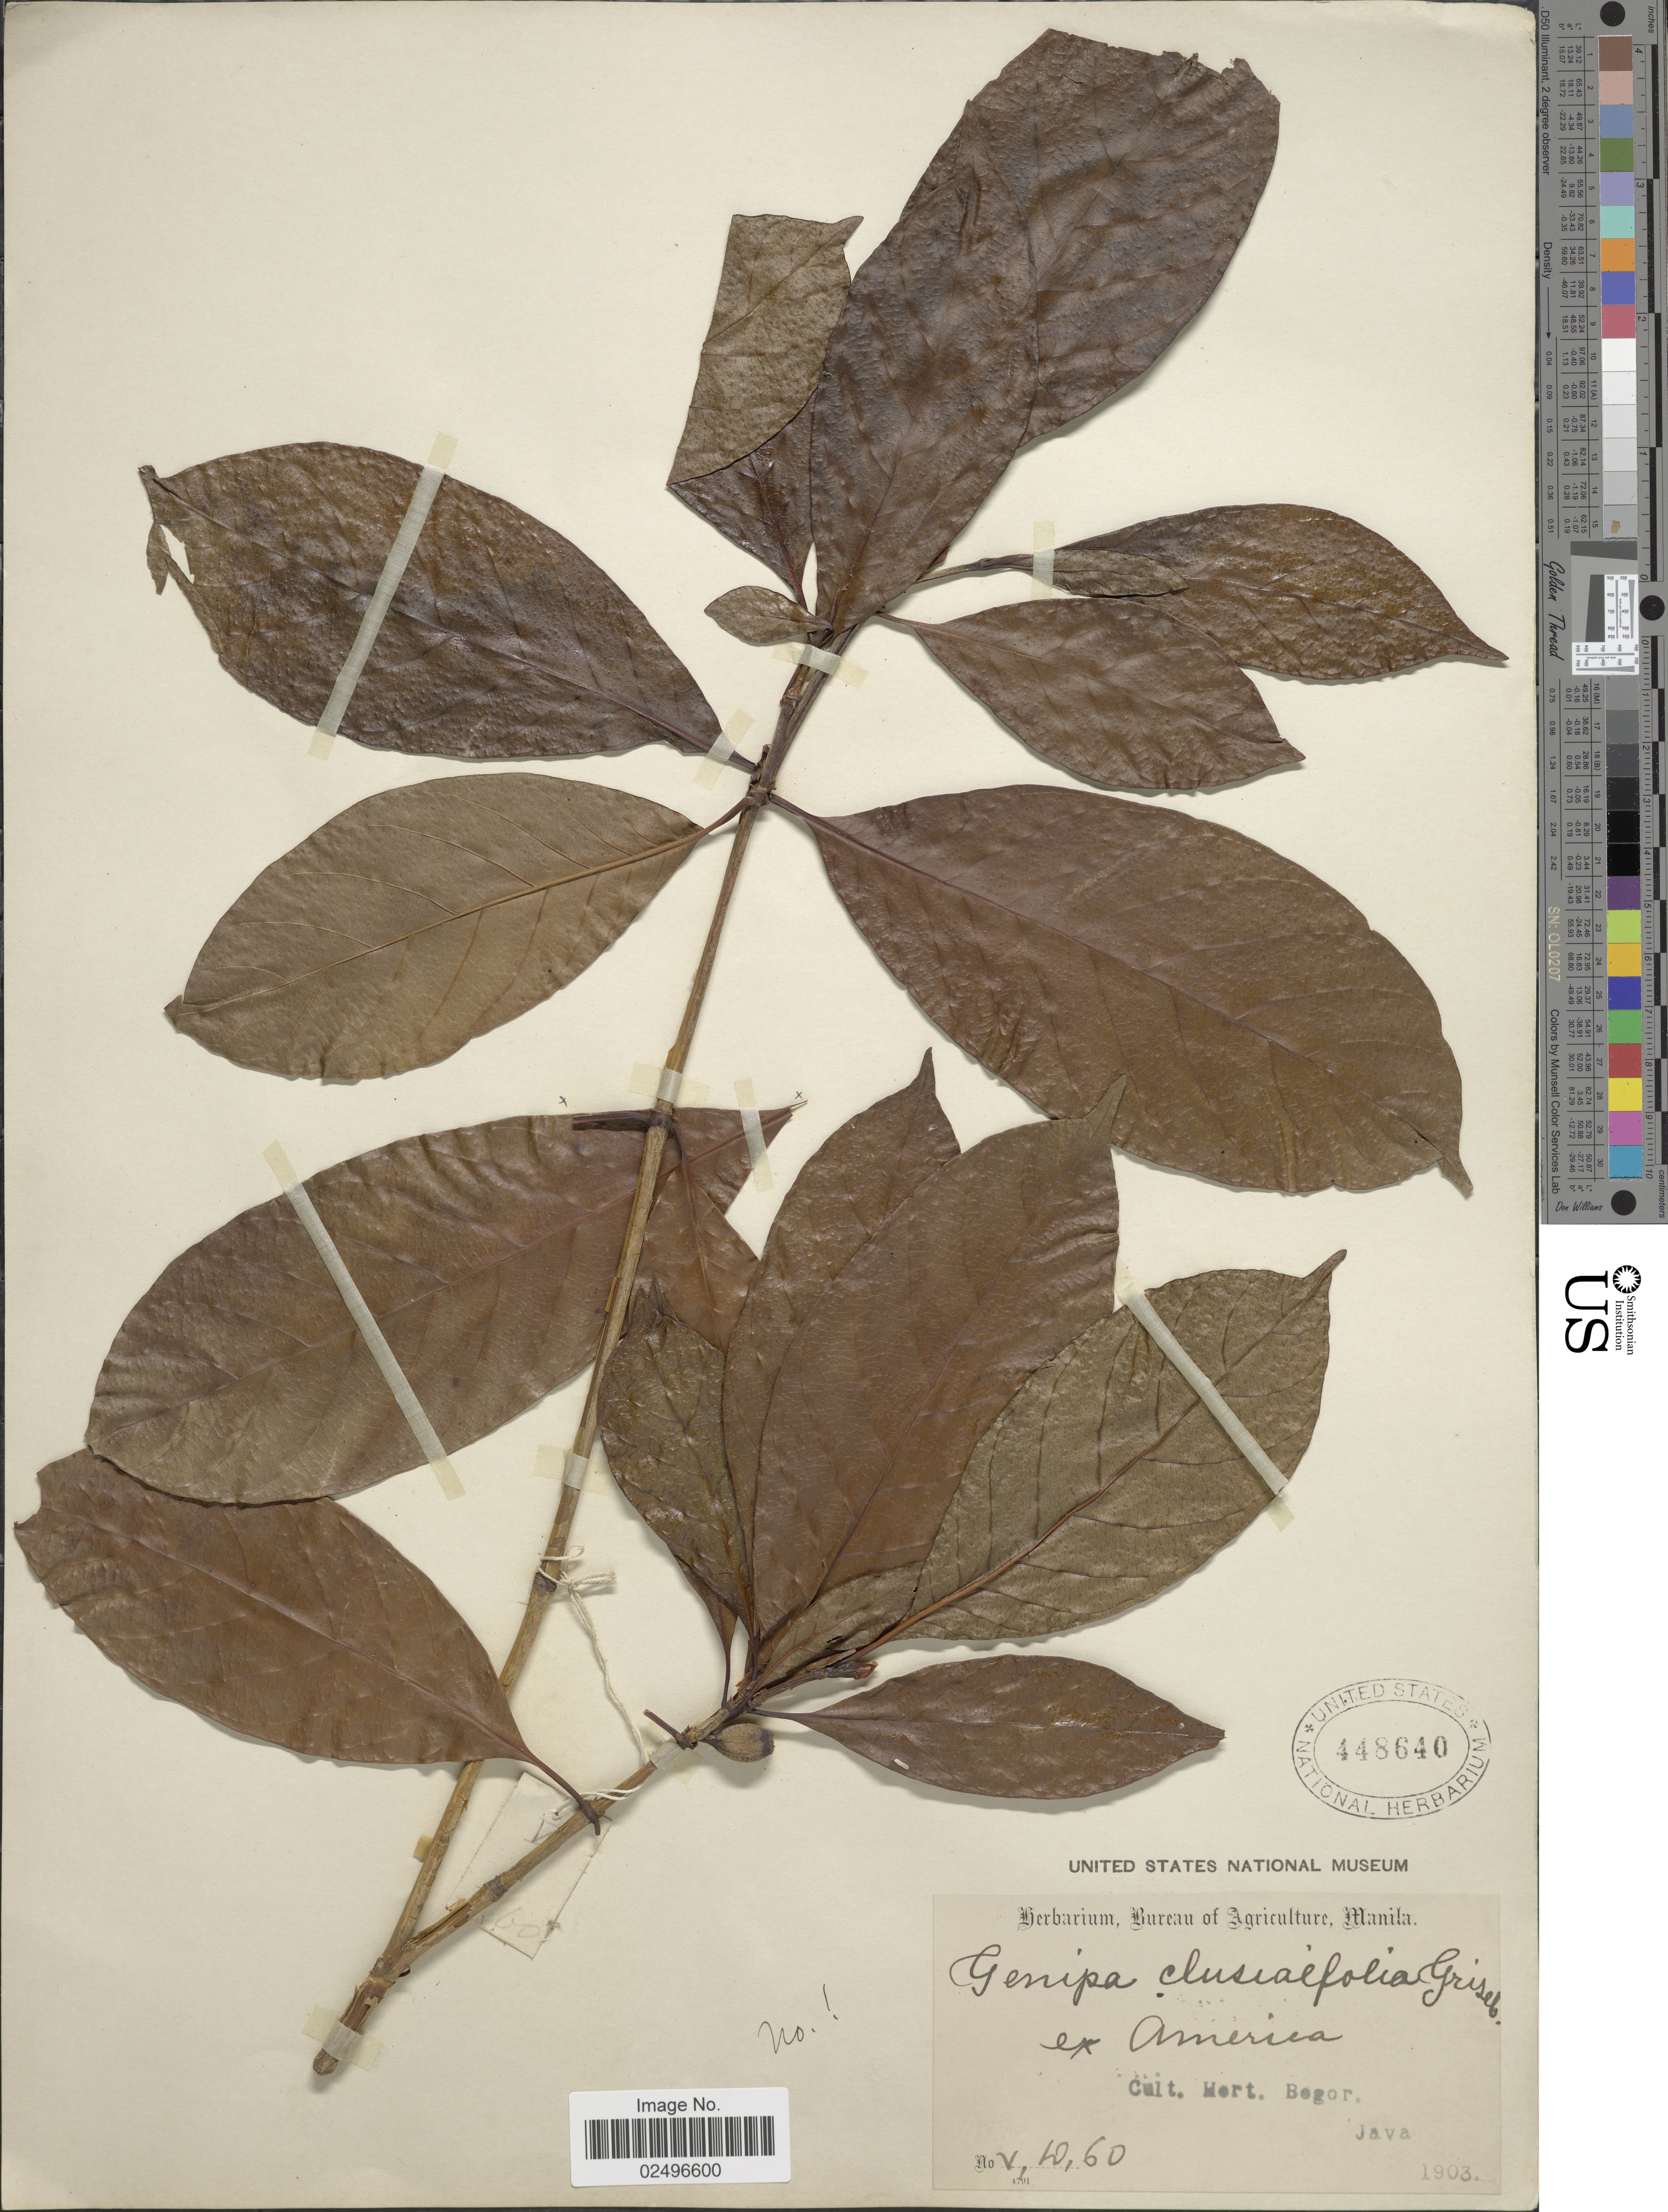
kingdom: Plantae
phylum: Tracheophyta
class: Magnoliopsida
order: Gentianales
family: Rubiaceae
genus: Gardenia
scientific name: Gardenia sp.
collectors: ex Herb. Bur. Agric. Manila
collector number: V, D, 60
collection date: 1903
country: Indonesia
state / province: Java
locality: Cult. Hort. Bogor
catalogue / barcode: US 448640